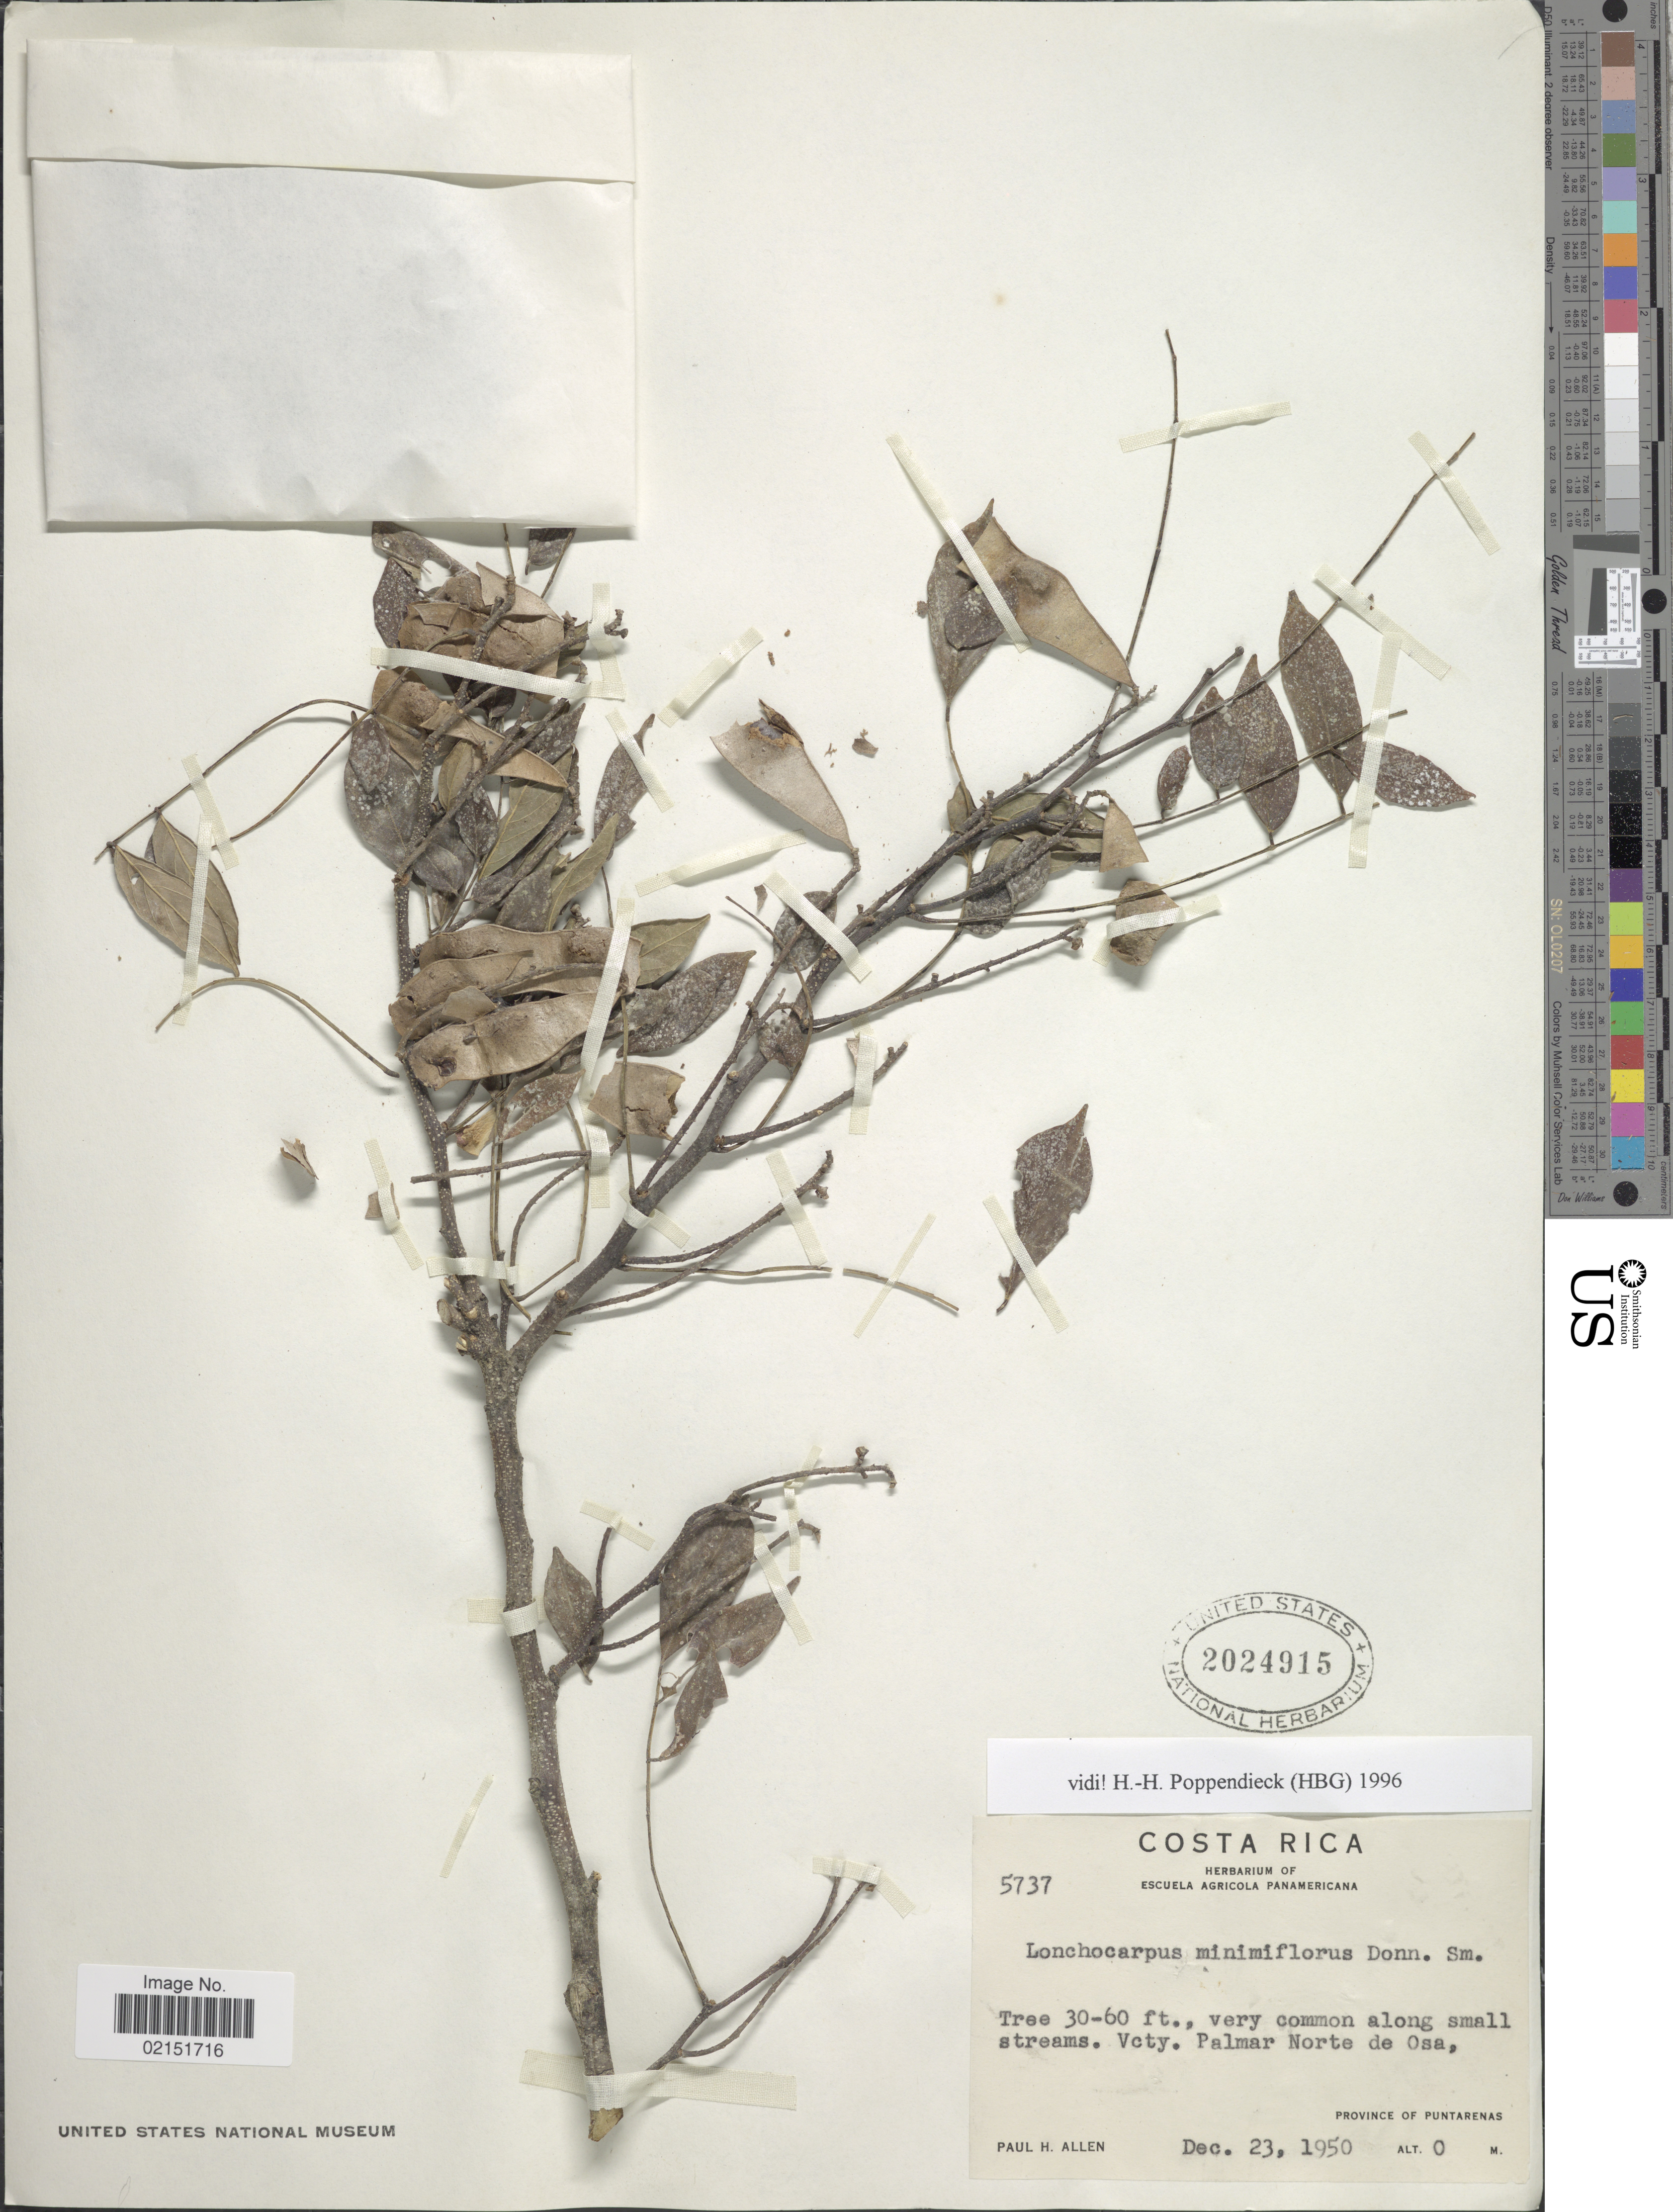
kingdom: Plantae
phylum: Tracheophyta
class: Magnoliopsida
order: Fabales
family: Fabaceae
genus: Lonchocarpus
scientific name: Lonchocarpus minimiflorus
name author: Donn. Sm.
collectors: P. H. Allen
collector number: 5737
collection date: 1950-12-23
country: Costa Rica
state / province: Puntarenas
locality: Vcty. Palmar Norte de Osa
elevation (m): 0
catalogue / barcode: US 2024915